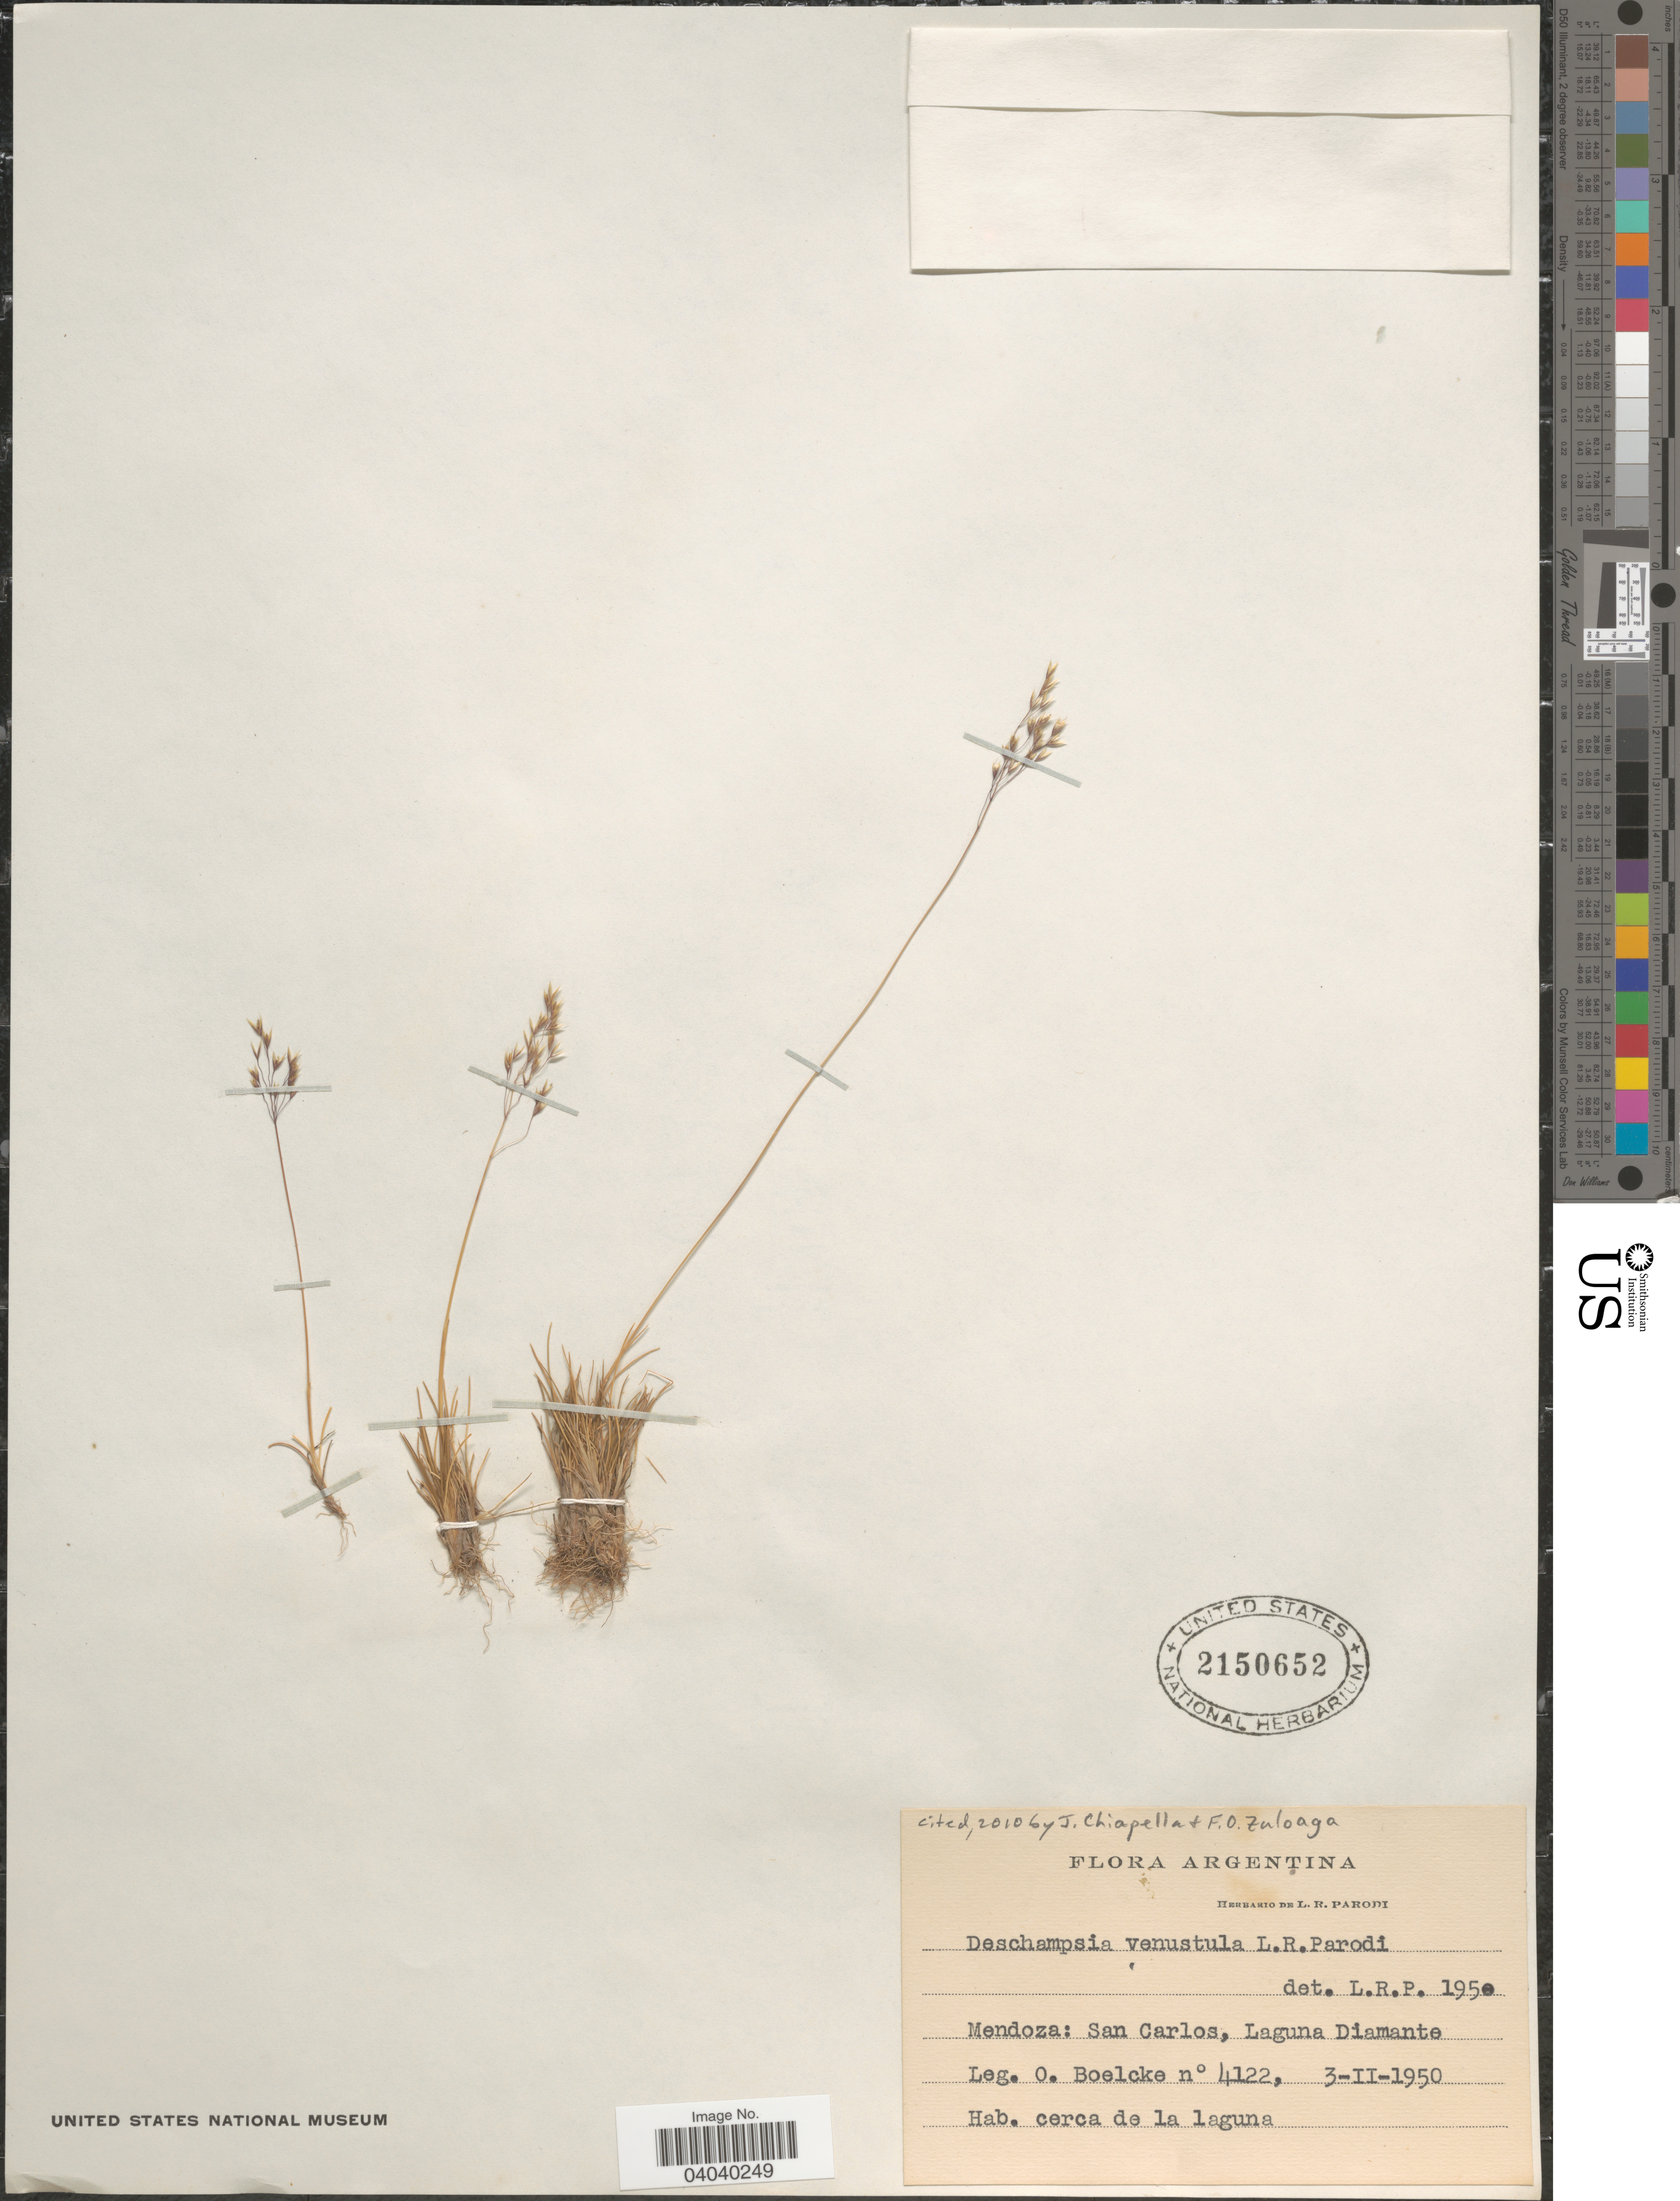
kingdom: Plantae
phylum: Tracheophyta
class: Liliopsida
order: Poales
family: Poaceae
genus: Deschampsia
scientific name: Deschampsia venustula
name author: Parodi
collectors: O. Boelcke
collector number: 4122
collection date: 1950-02-03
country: Argentina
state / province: Mendoza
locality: San Carlos, Laguna Diamante.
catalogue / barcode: US 2150652